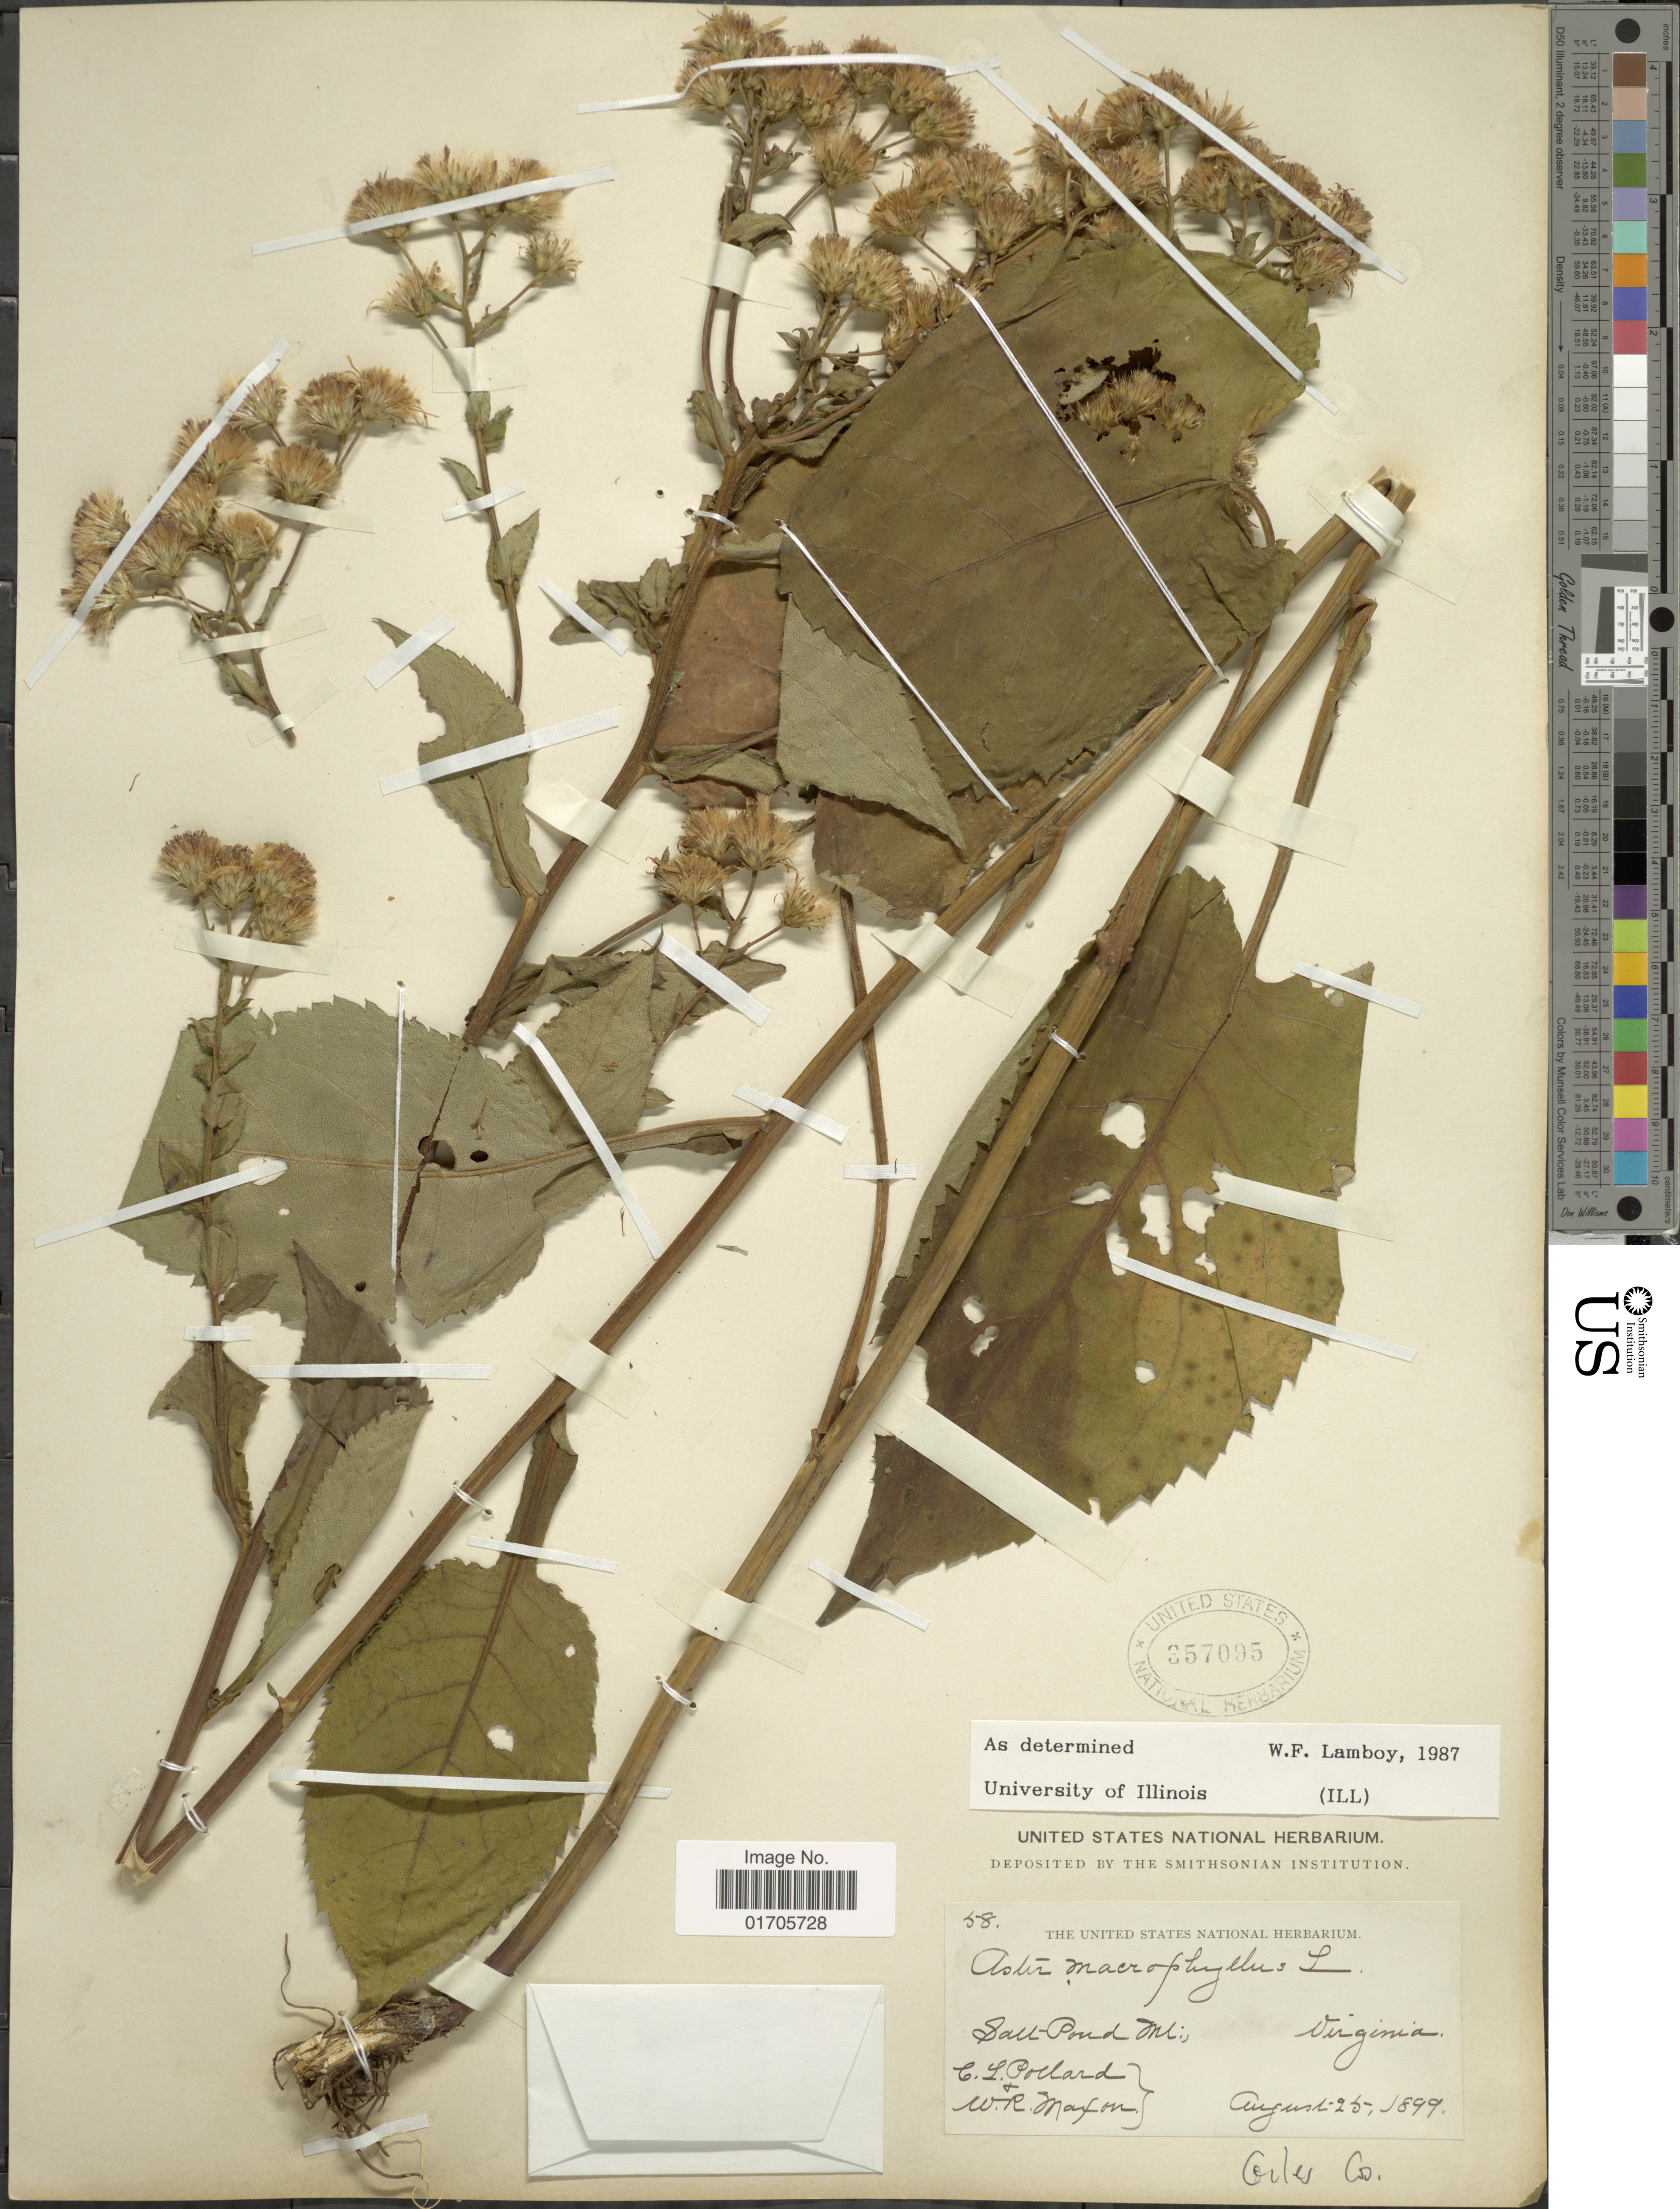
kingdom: Plantae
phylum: Tracheophyta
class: Magnoliopsida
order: Asterales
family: Asteraceae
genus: Eurybia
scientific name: Eurybia macrophylla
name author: (L.) Cass.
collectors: C. L. Pollard & W. R. Maxon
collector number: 58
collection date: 1899-08-25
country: United States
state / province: Virginia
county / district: Giles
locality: Salt-Pond Mt. Virginia. Giles Co.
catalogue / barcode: US 357095